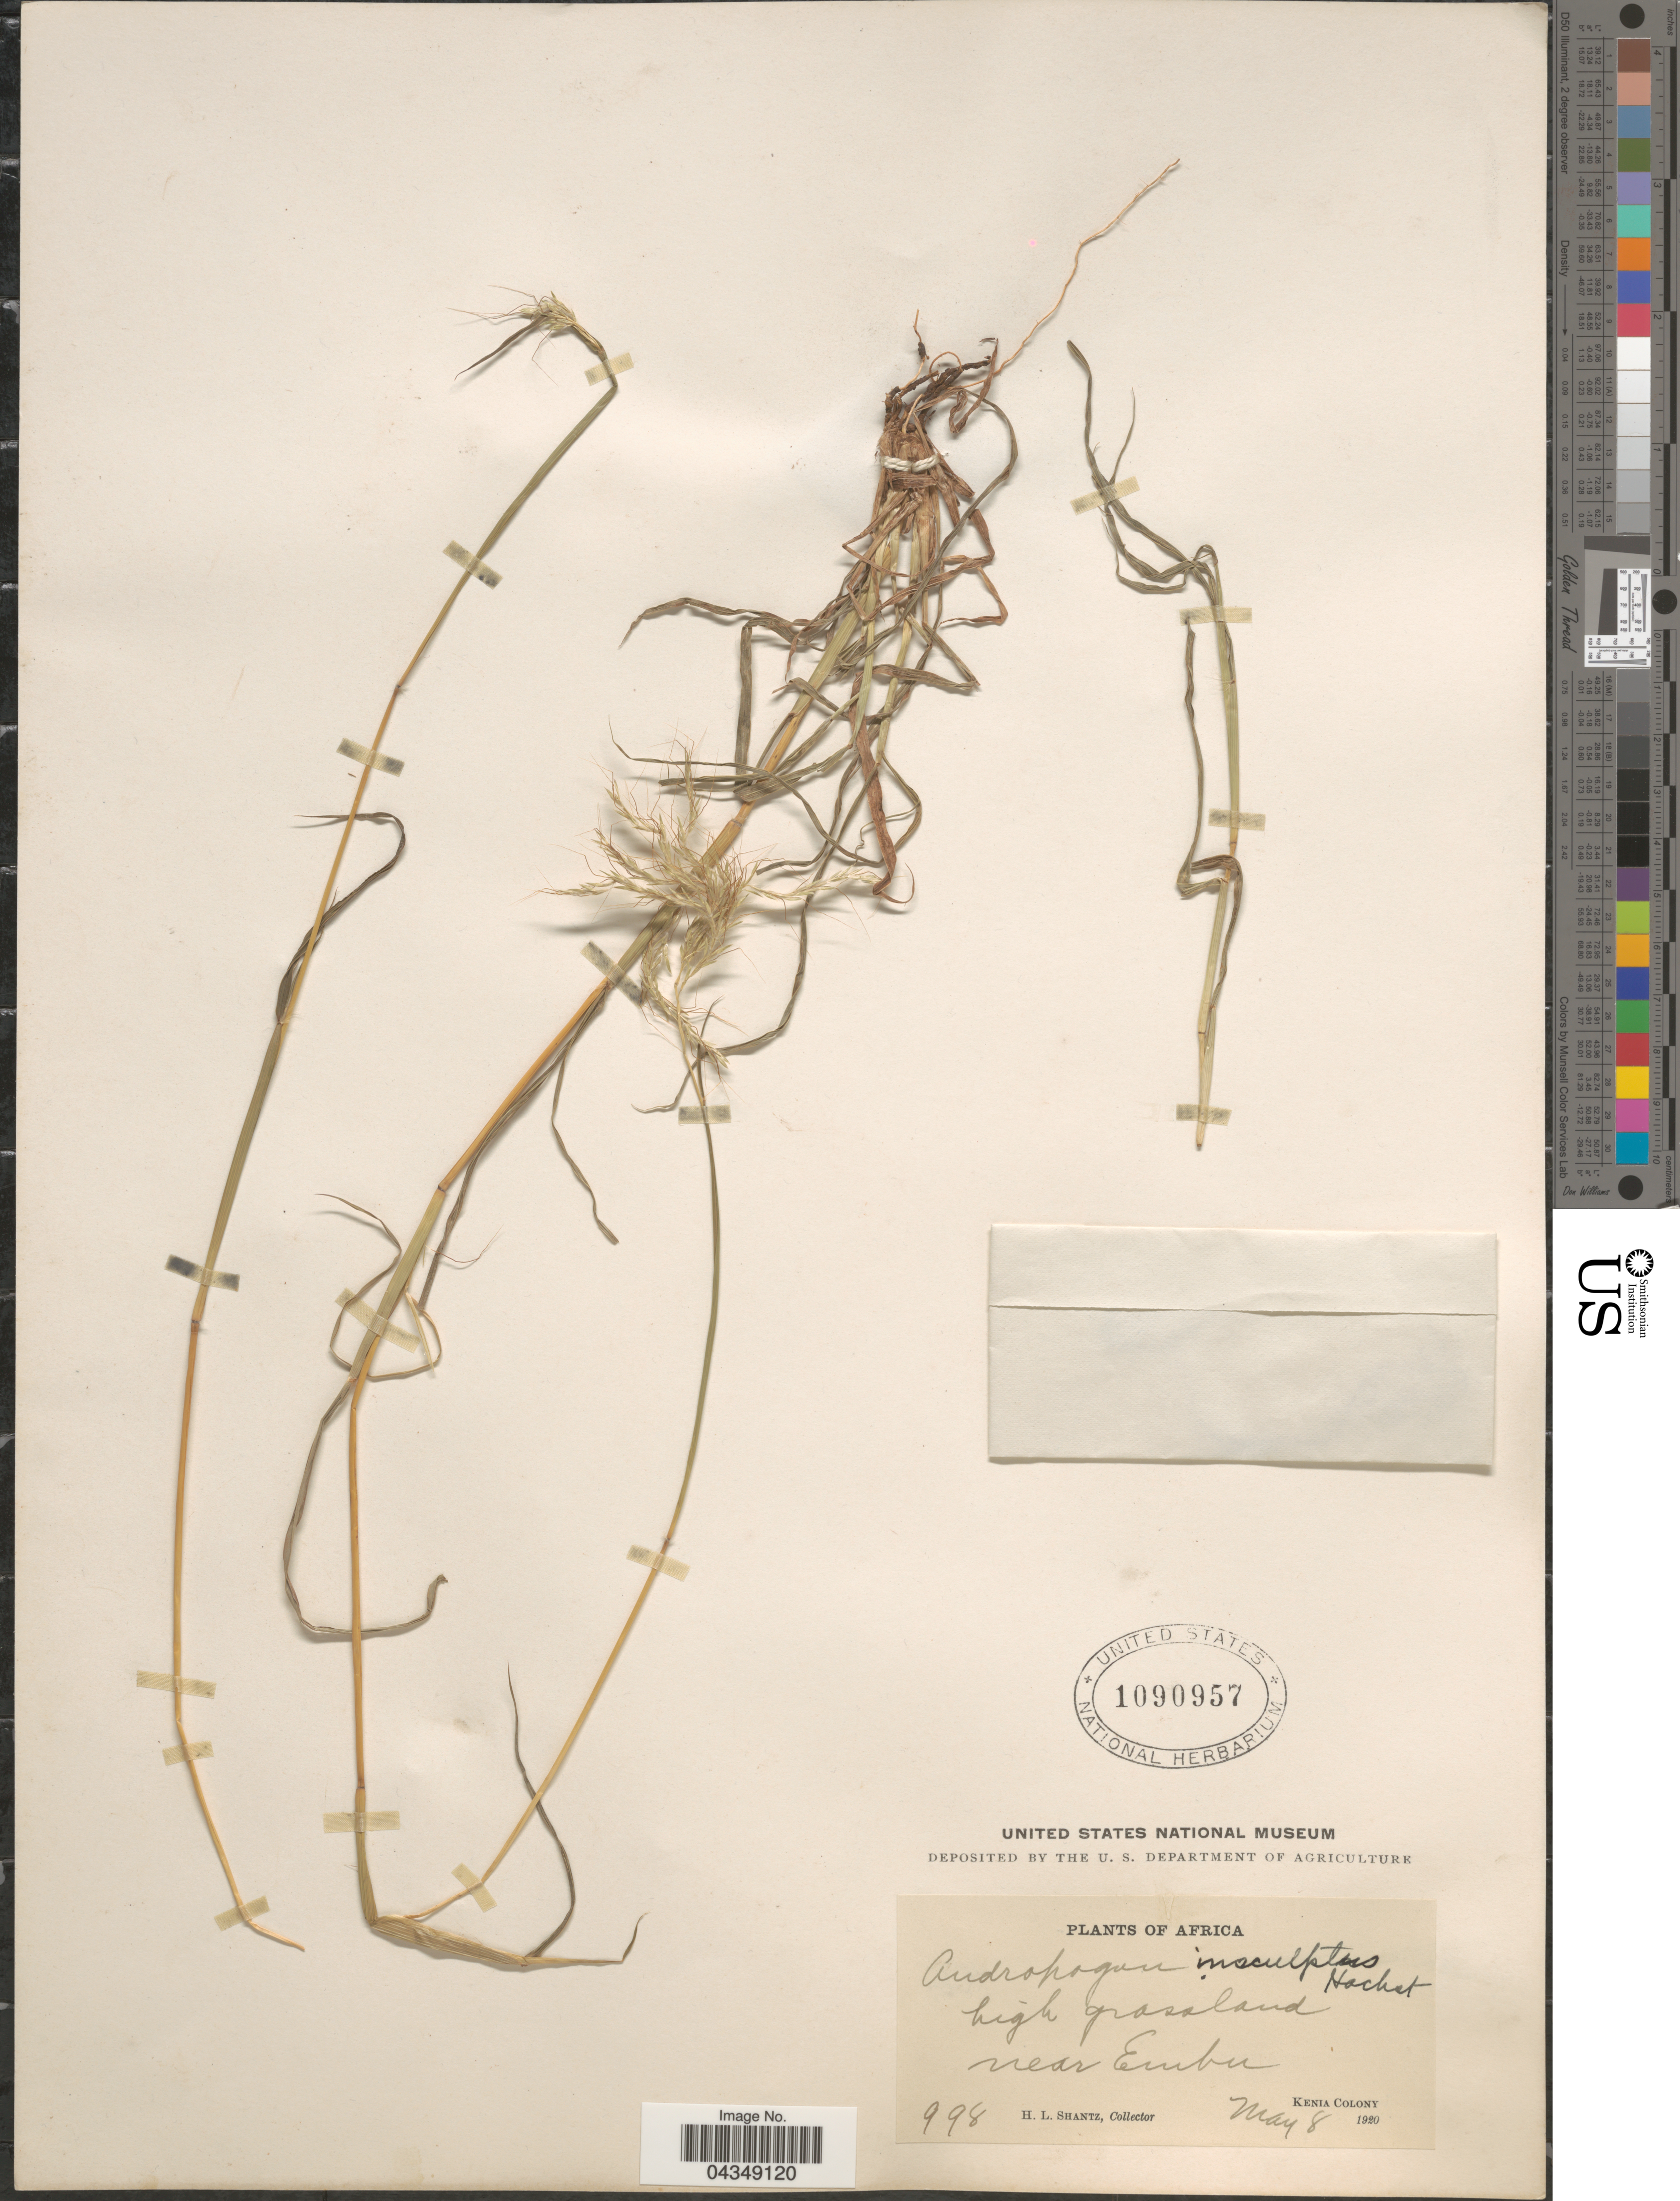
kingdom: Plantae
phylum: Tracheophyta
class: Liliopsida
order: Poales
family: Poaceae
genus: Bothriochloa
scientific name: Bothriochloa insculpta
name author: (Hochst. ex A. Rich.) A. Camus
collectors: H. Shantz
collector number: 998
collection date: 1920-05-08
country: Kenya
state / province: Embu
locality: Near Embu. Kenia Colony.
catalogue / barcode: US 1090957